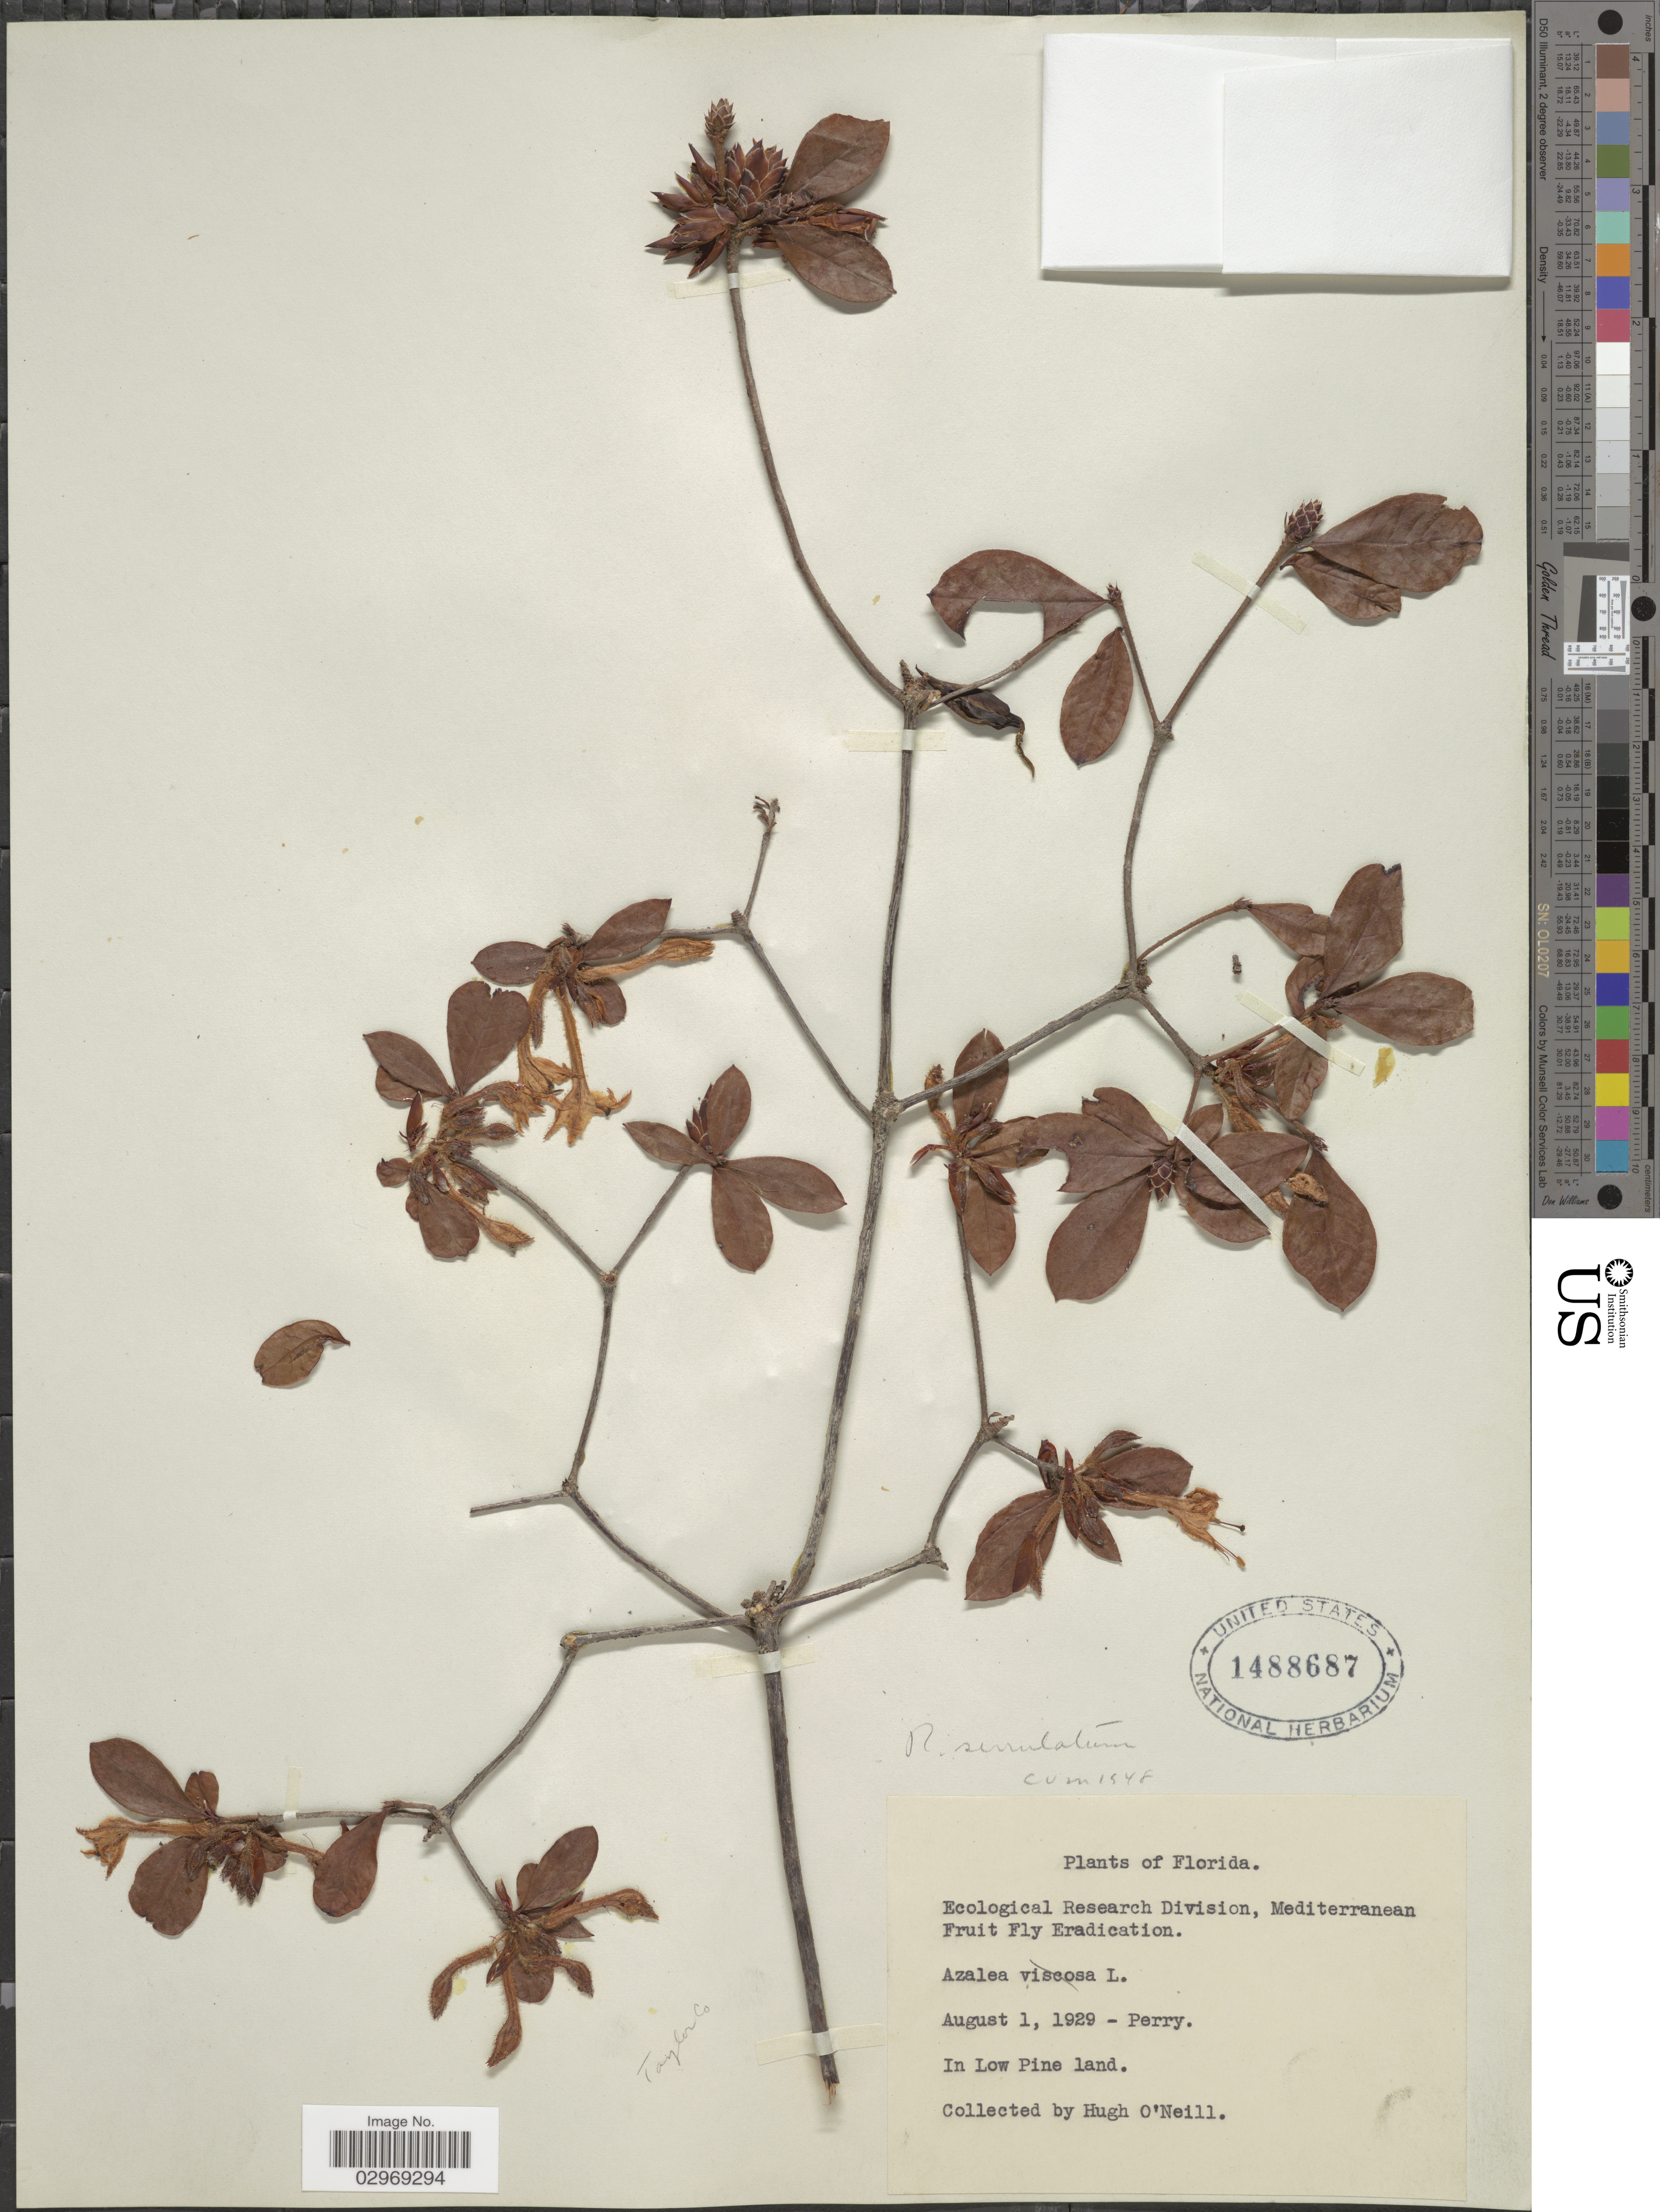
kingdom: Plantae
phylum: Tracheophyta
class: Magnoliopsida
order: Ericales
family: Ericaceae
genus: Rhododendron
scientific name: Rhododendron serrulatum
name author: (Small) Millais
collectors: H. O'Neill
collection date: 1929-08-01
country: United States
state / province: Florida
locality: Perry.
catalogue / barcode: US 1488687